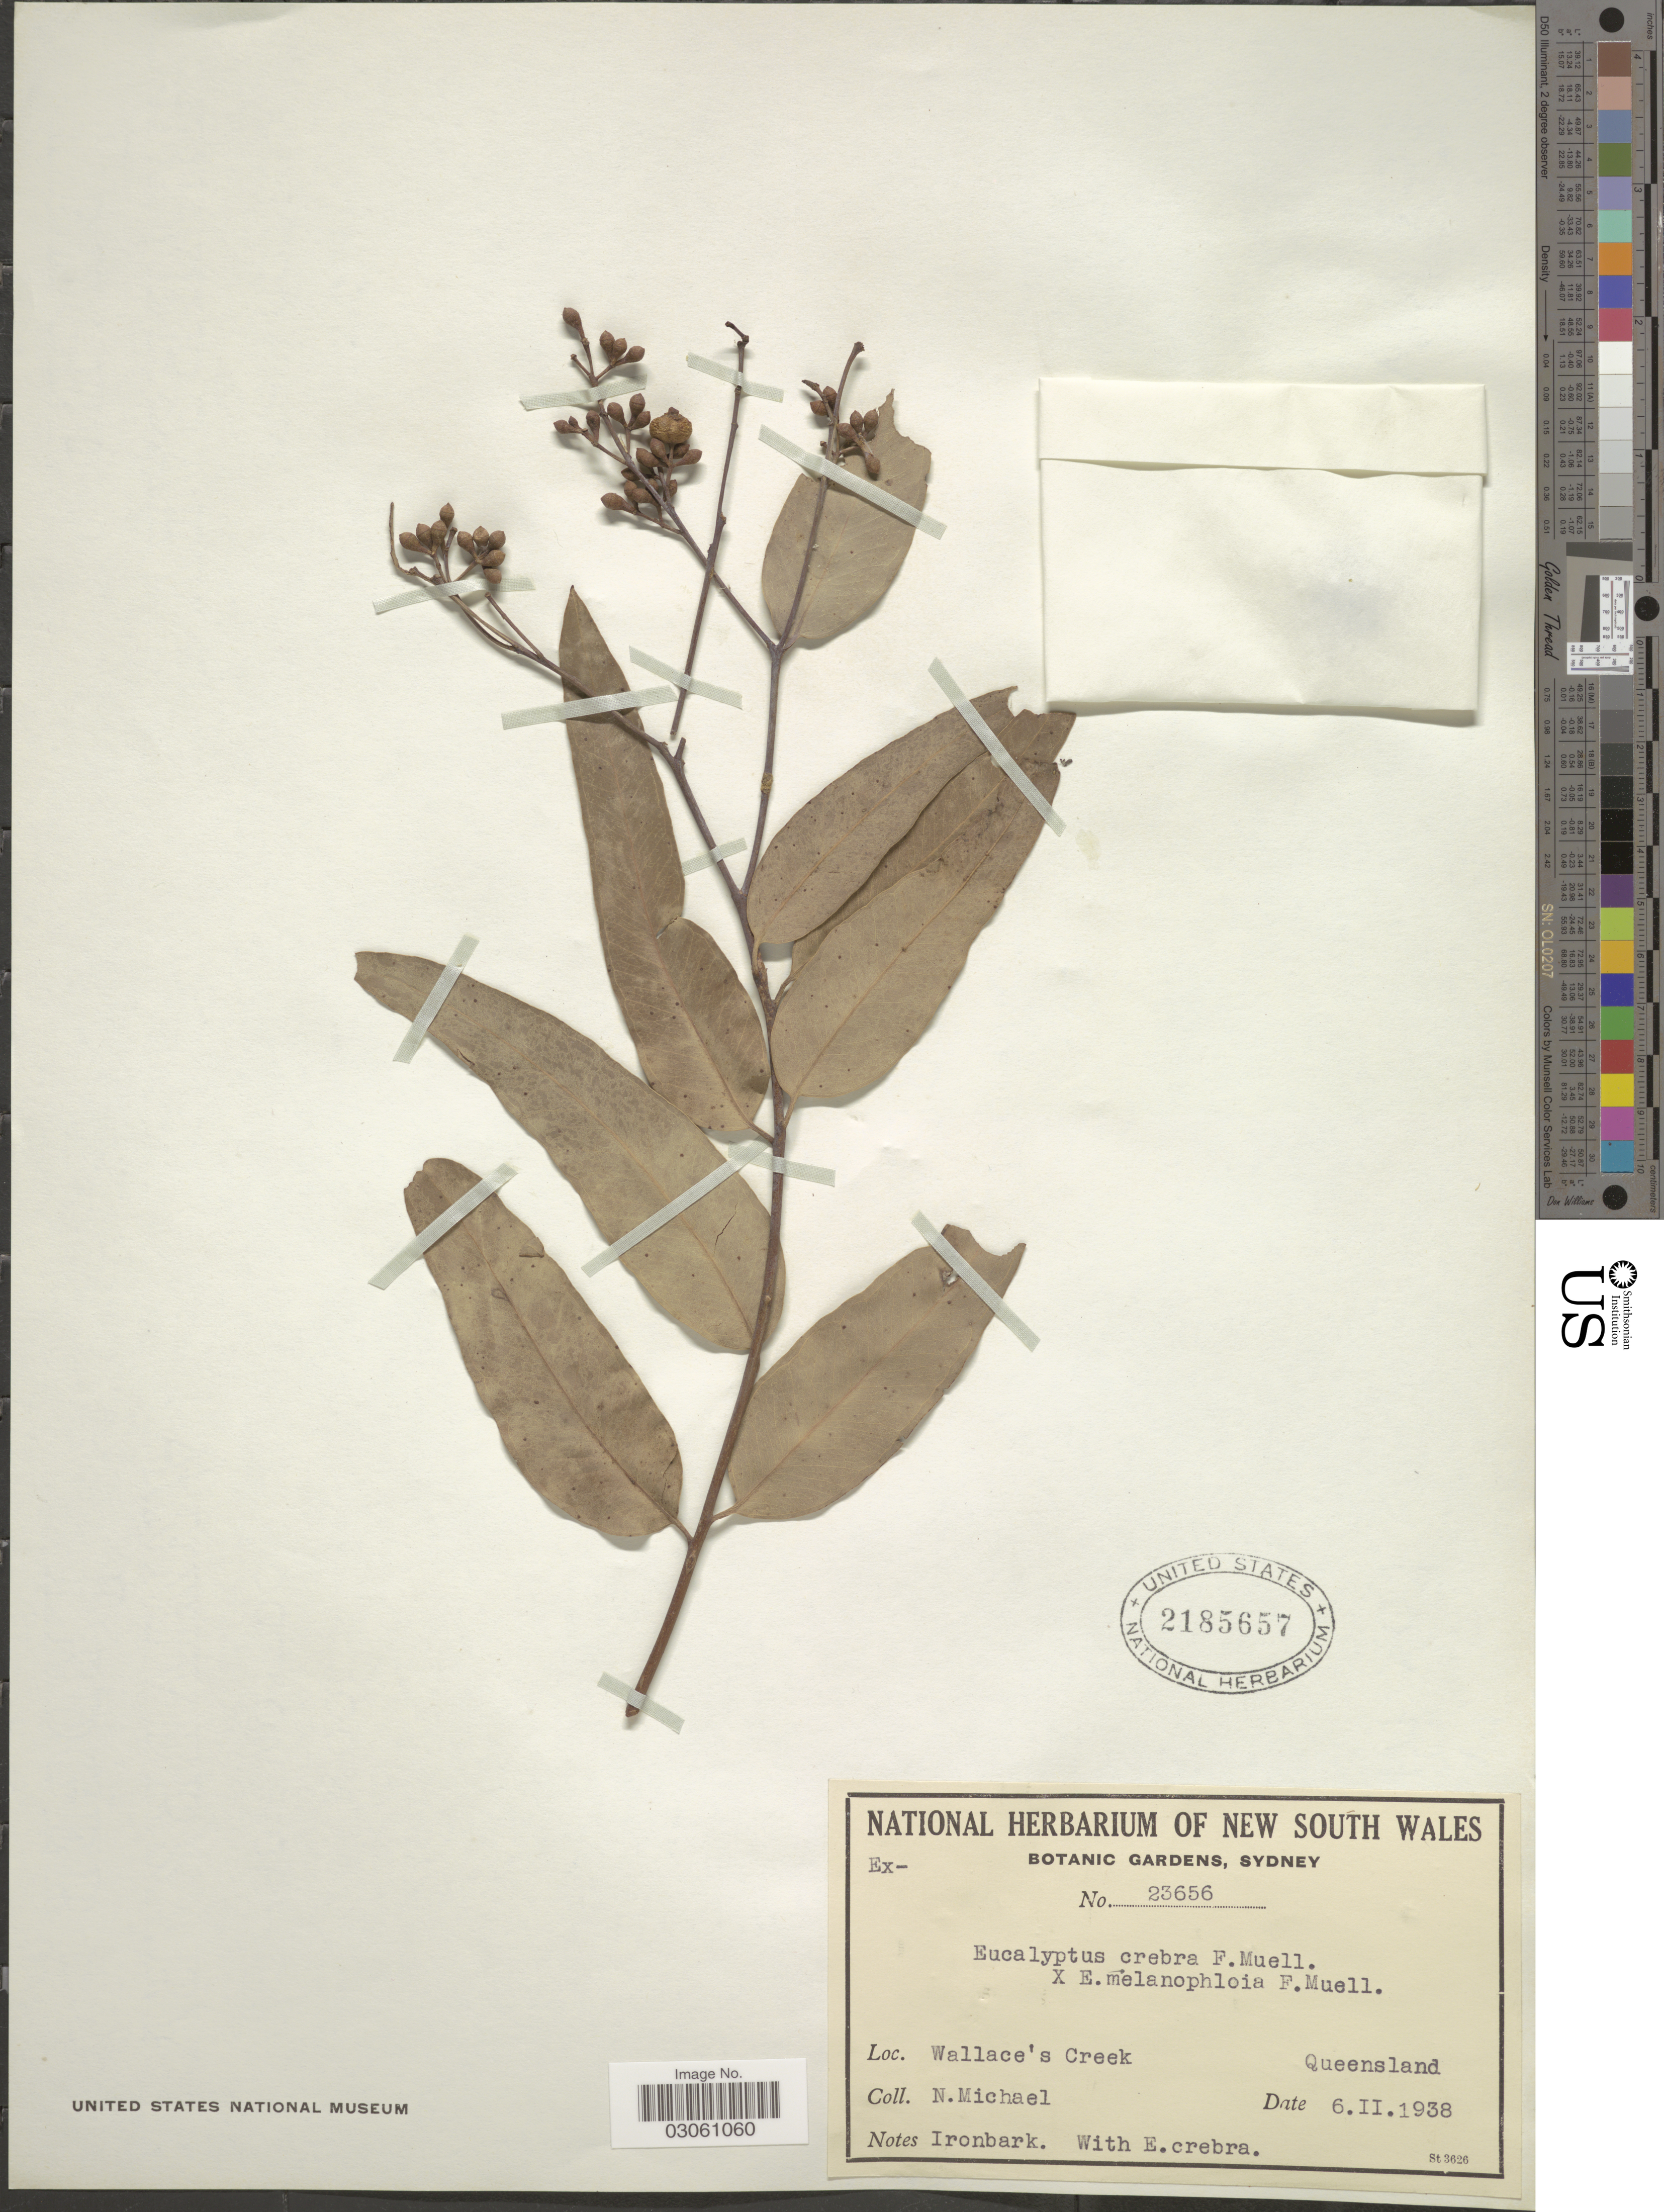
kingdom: Plantae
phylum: Tracheophyta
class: Magnoliopsida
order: Myrtales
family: Myrtaceae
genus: Eucalyptus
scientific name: Eucalyptus crebra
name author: F. Muell.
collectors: N. Michael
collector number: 23656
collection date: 1938-02-06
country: Australia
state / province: Queensland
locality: Wallace's Creek.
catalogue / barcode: US 2185657